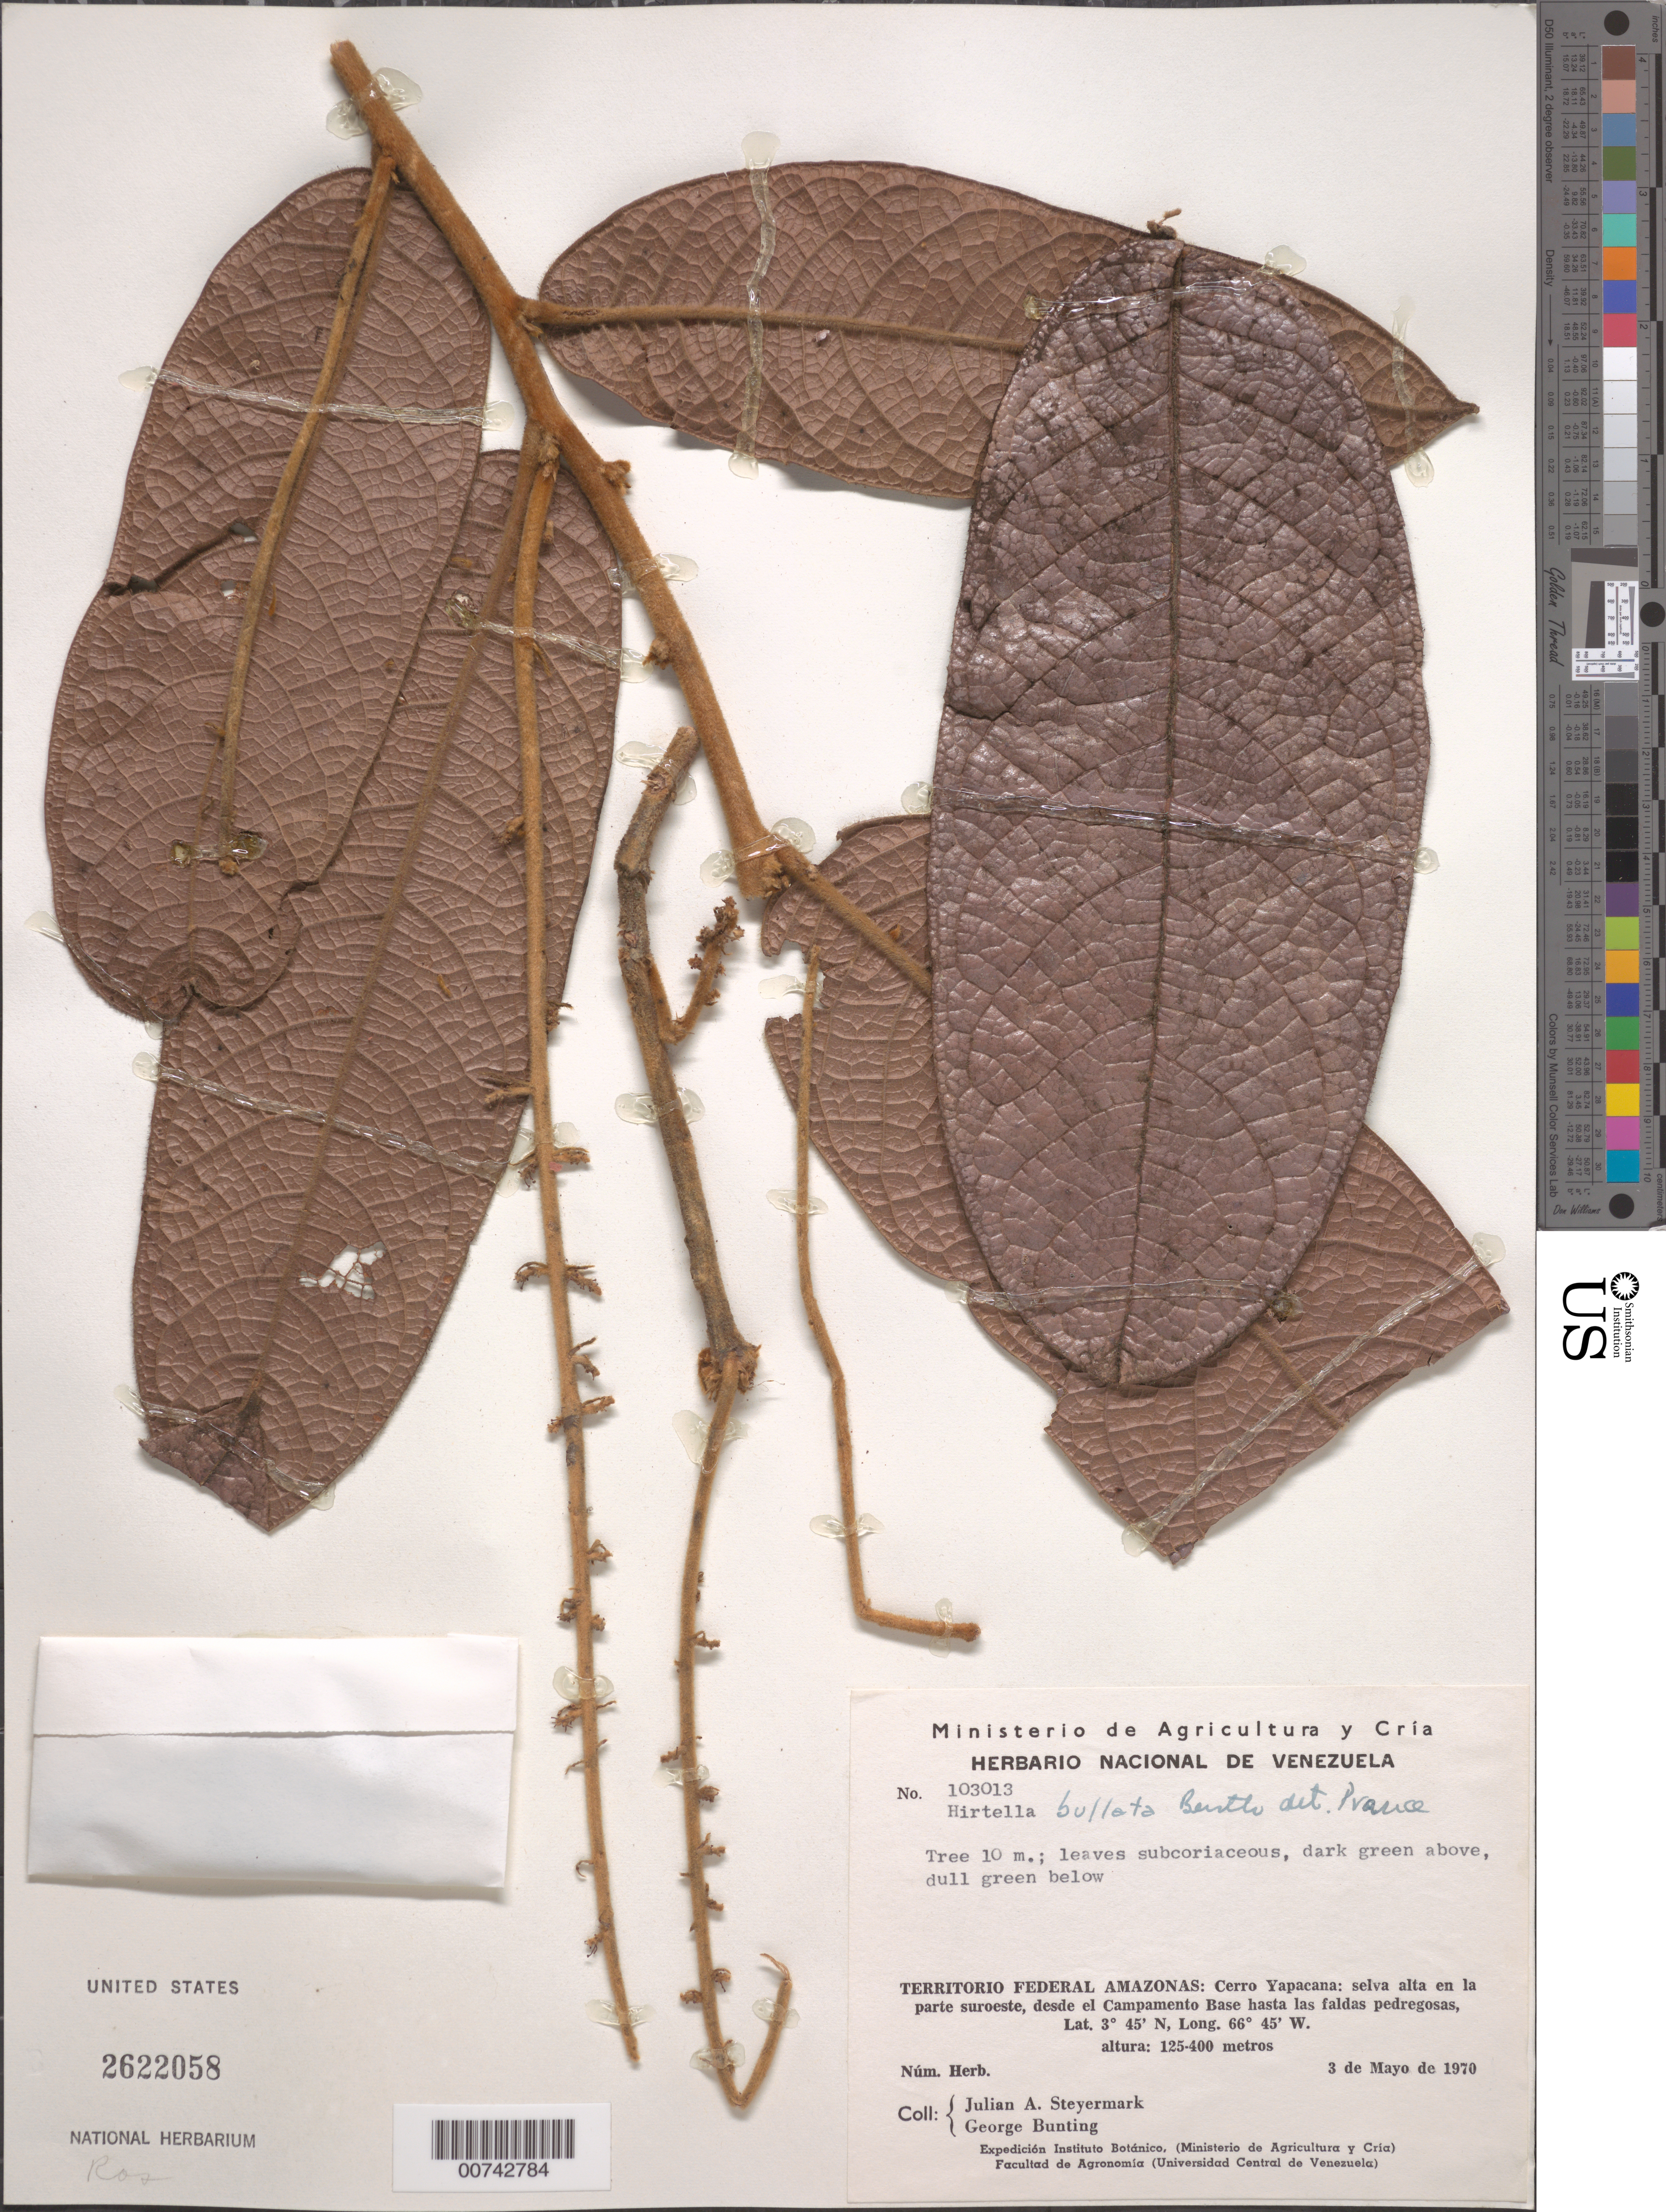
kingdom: Plantae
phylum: Tracheophyta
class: Magnoliopsida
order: Malpighiales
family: Chrysobalanaceae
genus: Hirtella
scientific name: Hirtella bullata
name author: Benth.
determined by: Prance, G. T.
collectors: J. Steyermark & G. S. Bunting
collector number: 103013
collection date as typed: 3-May-70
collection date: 1970-05-03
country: Venezuela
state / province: Amazonas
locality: Cerro Yapacána, parte suroeste, desde el Campamento Base hasta las faldas pedregosas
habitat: High forest in the southwestern part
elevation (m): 125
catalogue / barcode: US 2622058